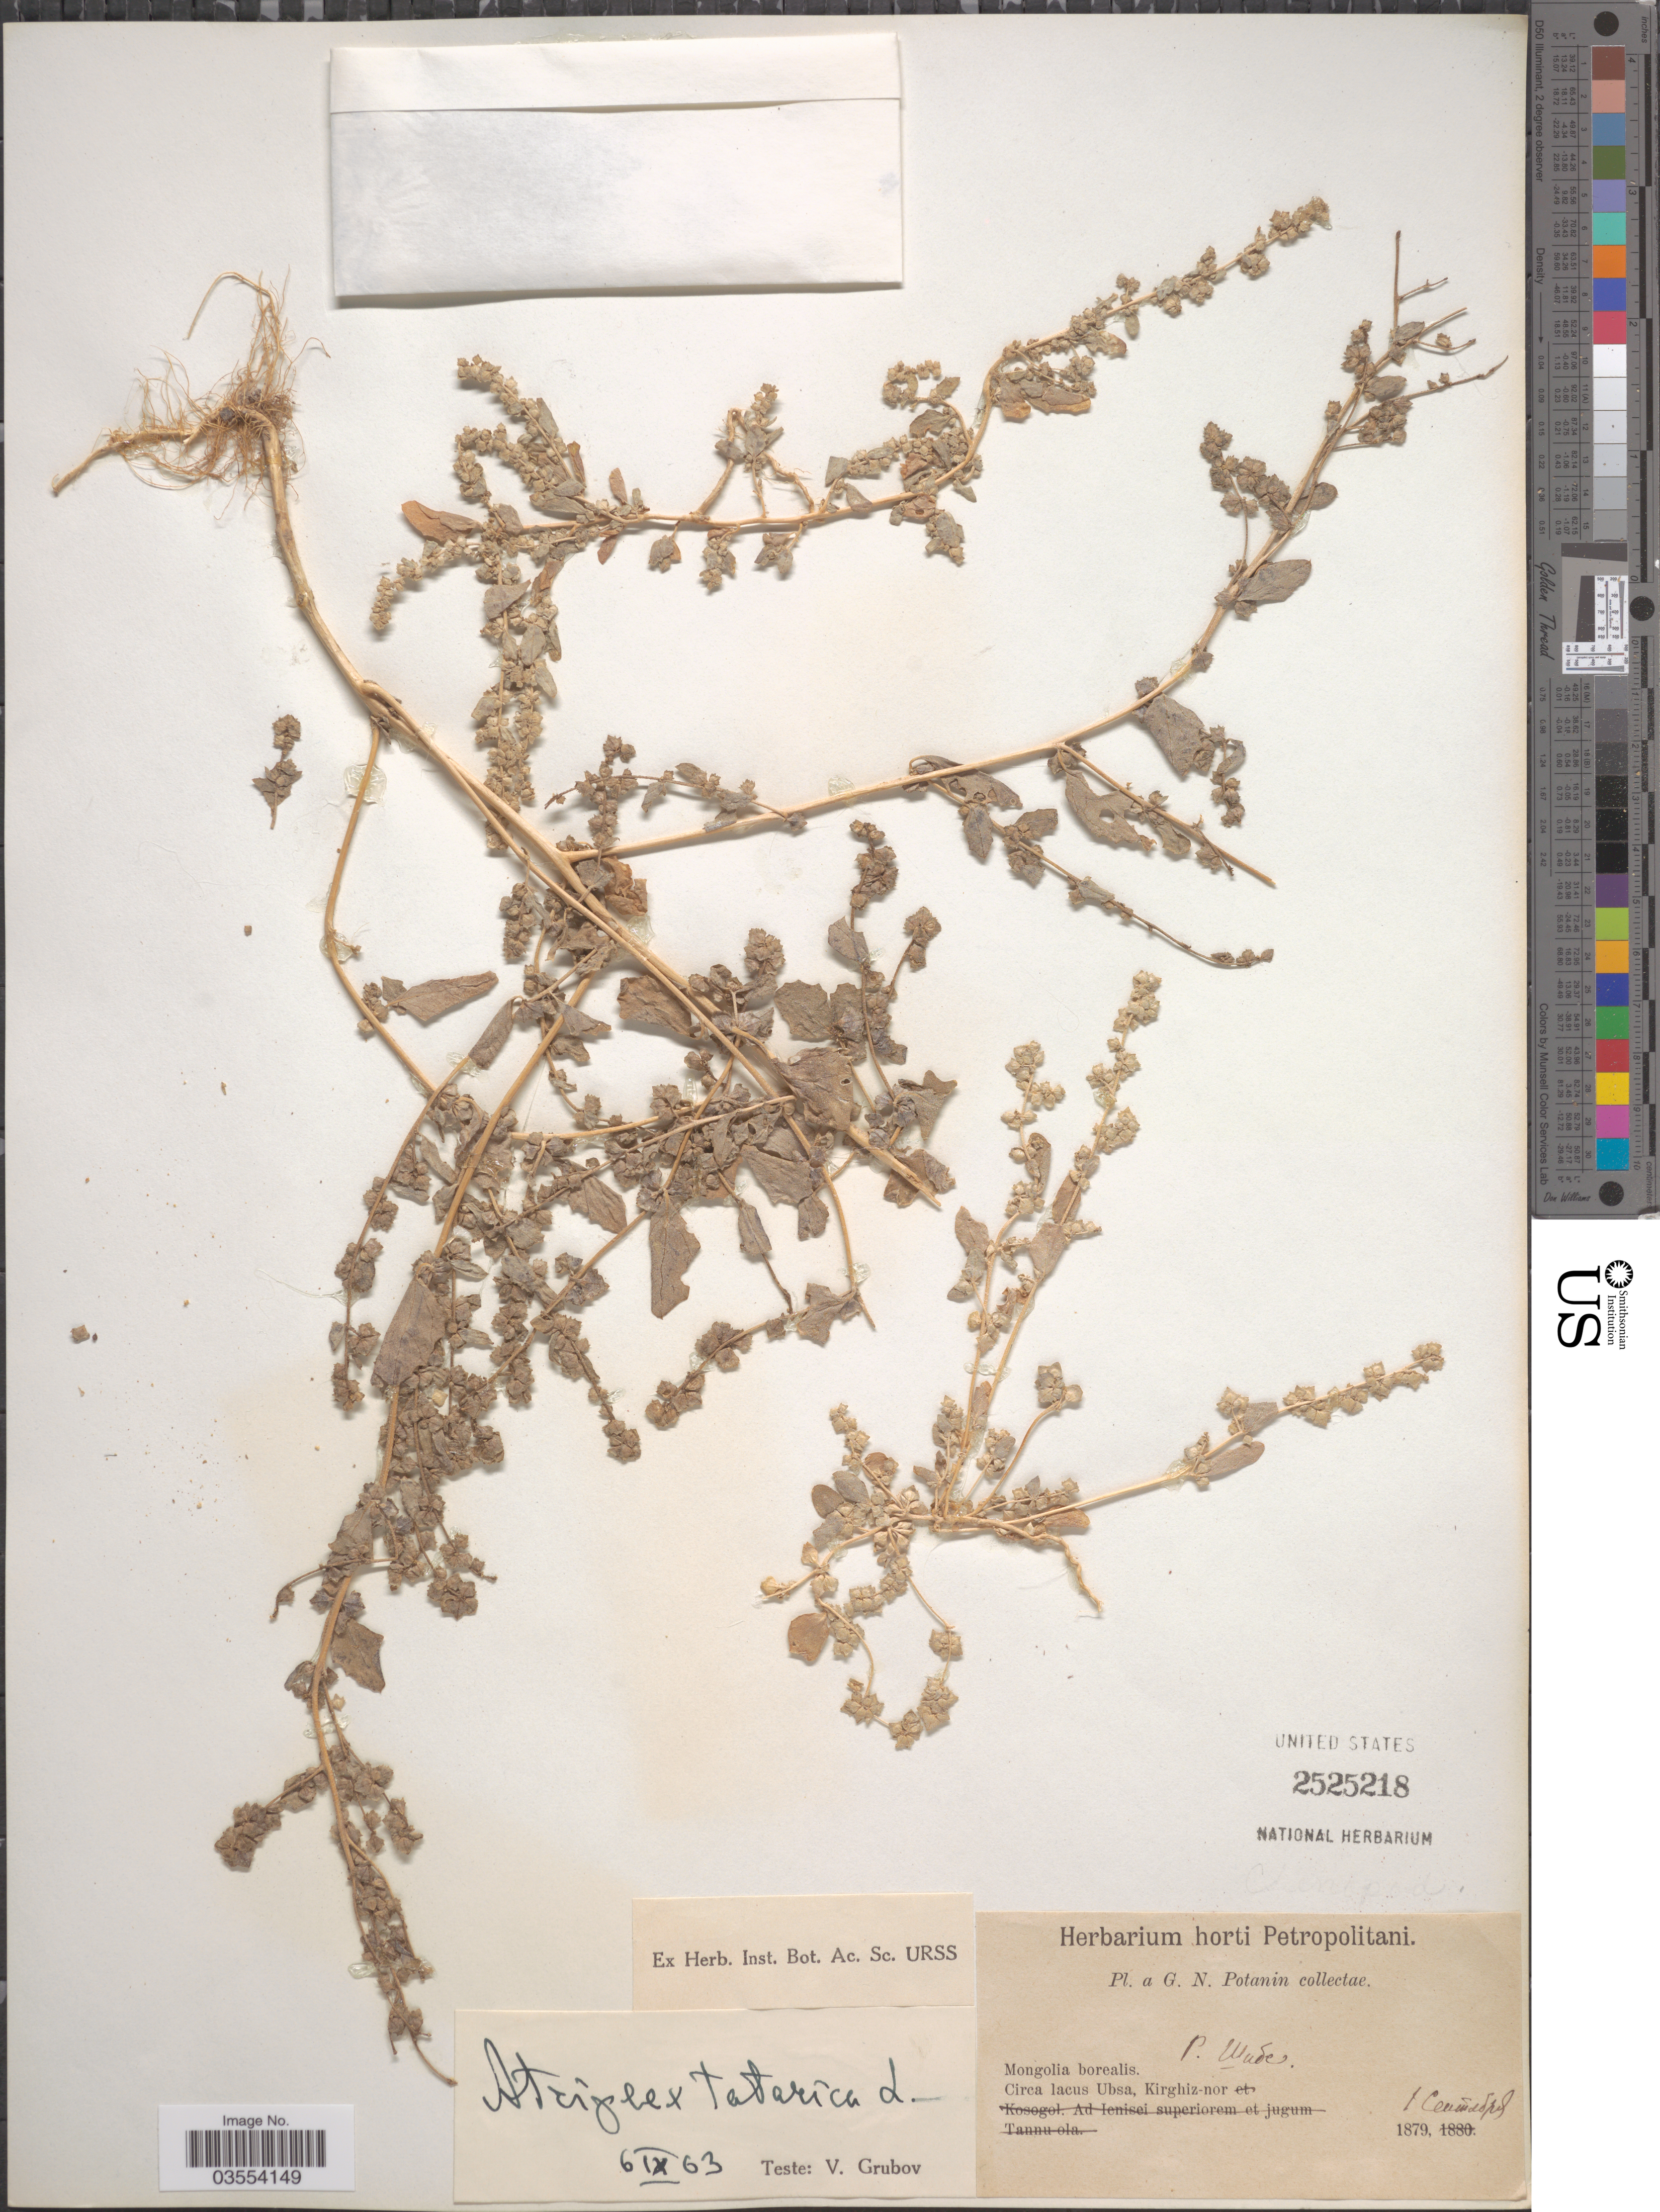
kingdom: Plantae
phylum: Tracheophyta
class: Magnoliopsida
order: Caryophyllales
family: Amaranthaceae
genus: Atriplex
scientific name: Atriplex tatarica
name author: L.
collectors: G. Potanin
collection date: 1879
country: Mongolia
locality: Mongolia borealis. Circa lacus Ubsa, Kirghiz-nor.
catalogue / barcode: US 2525218